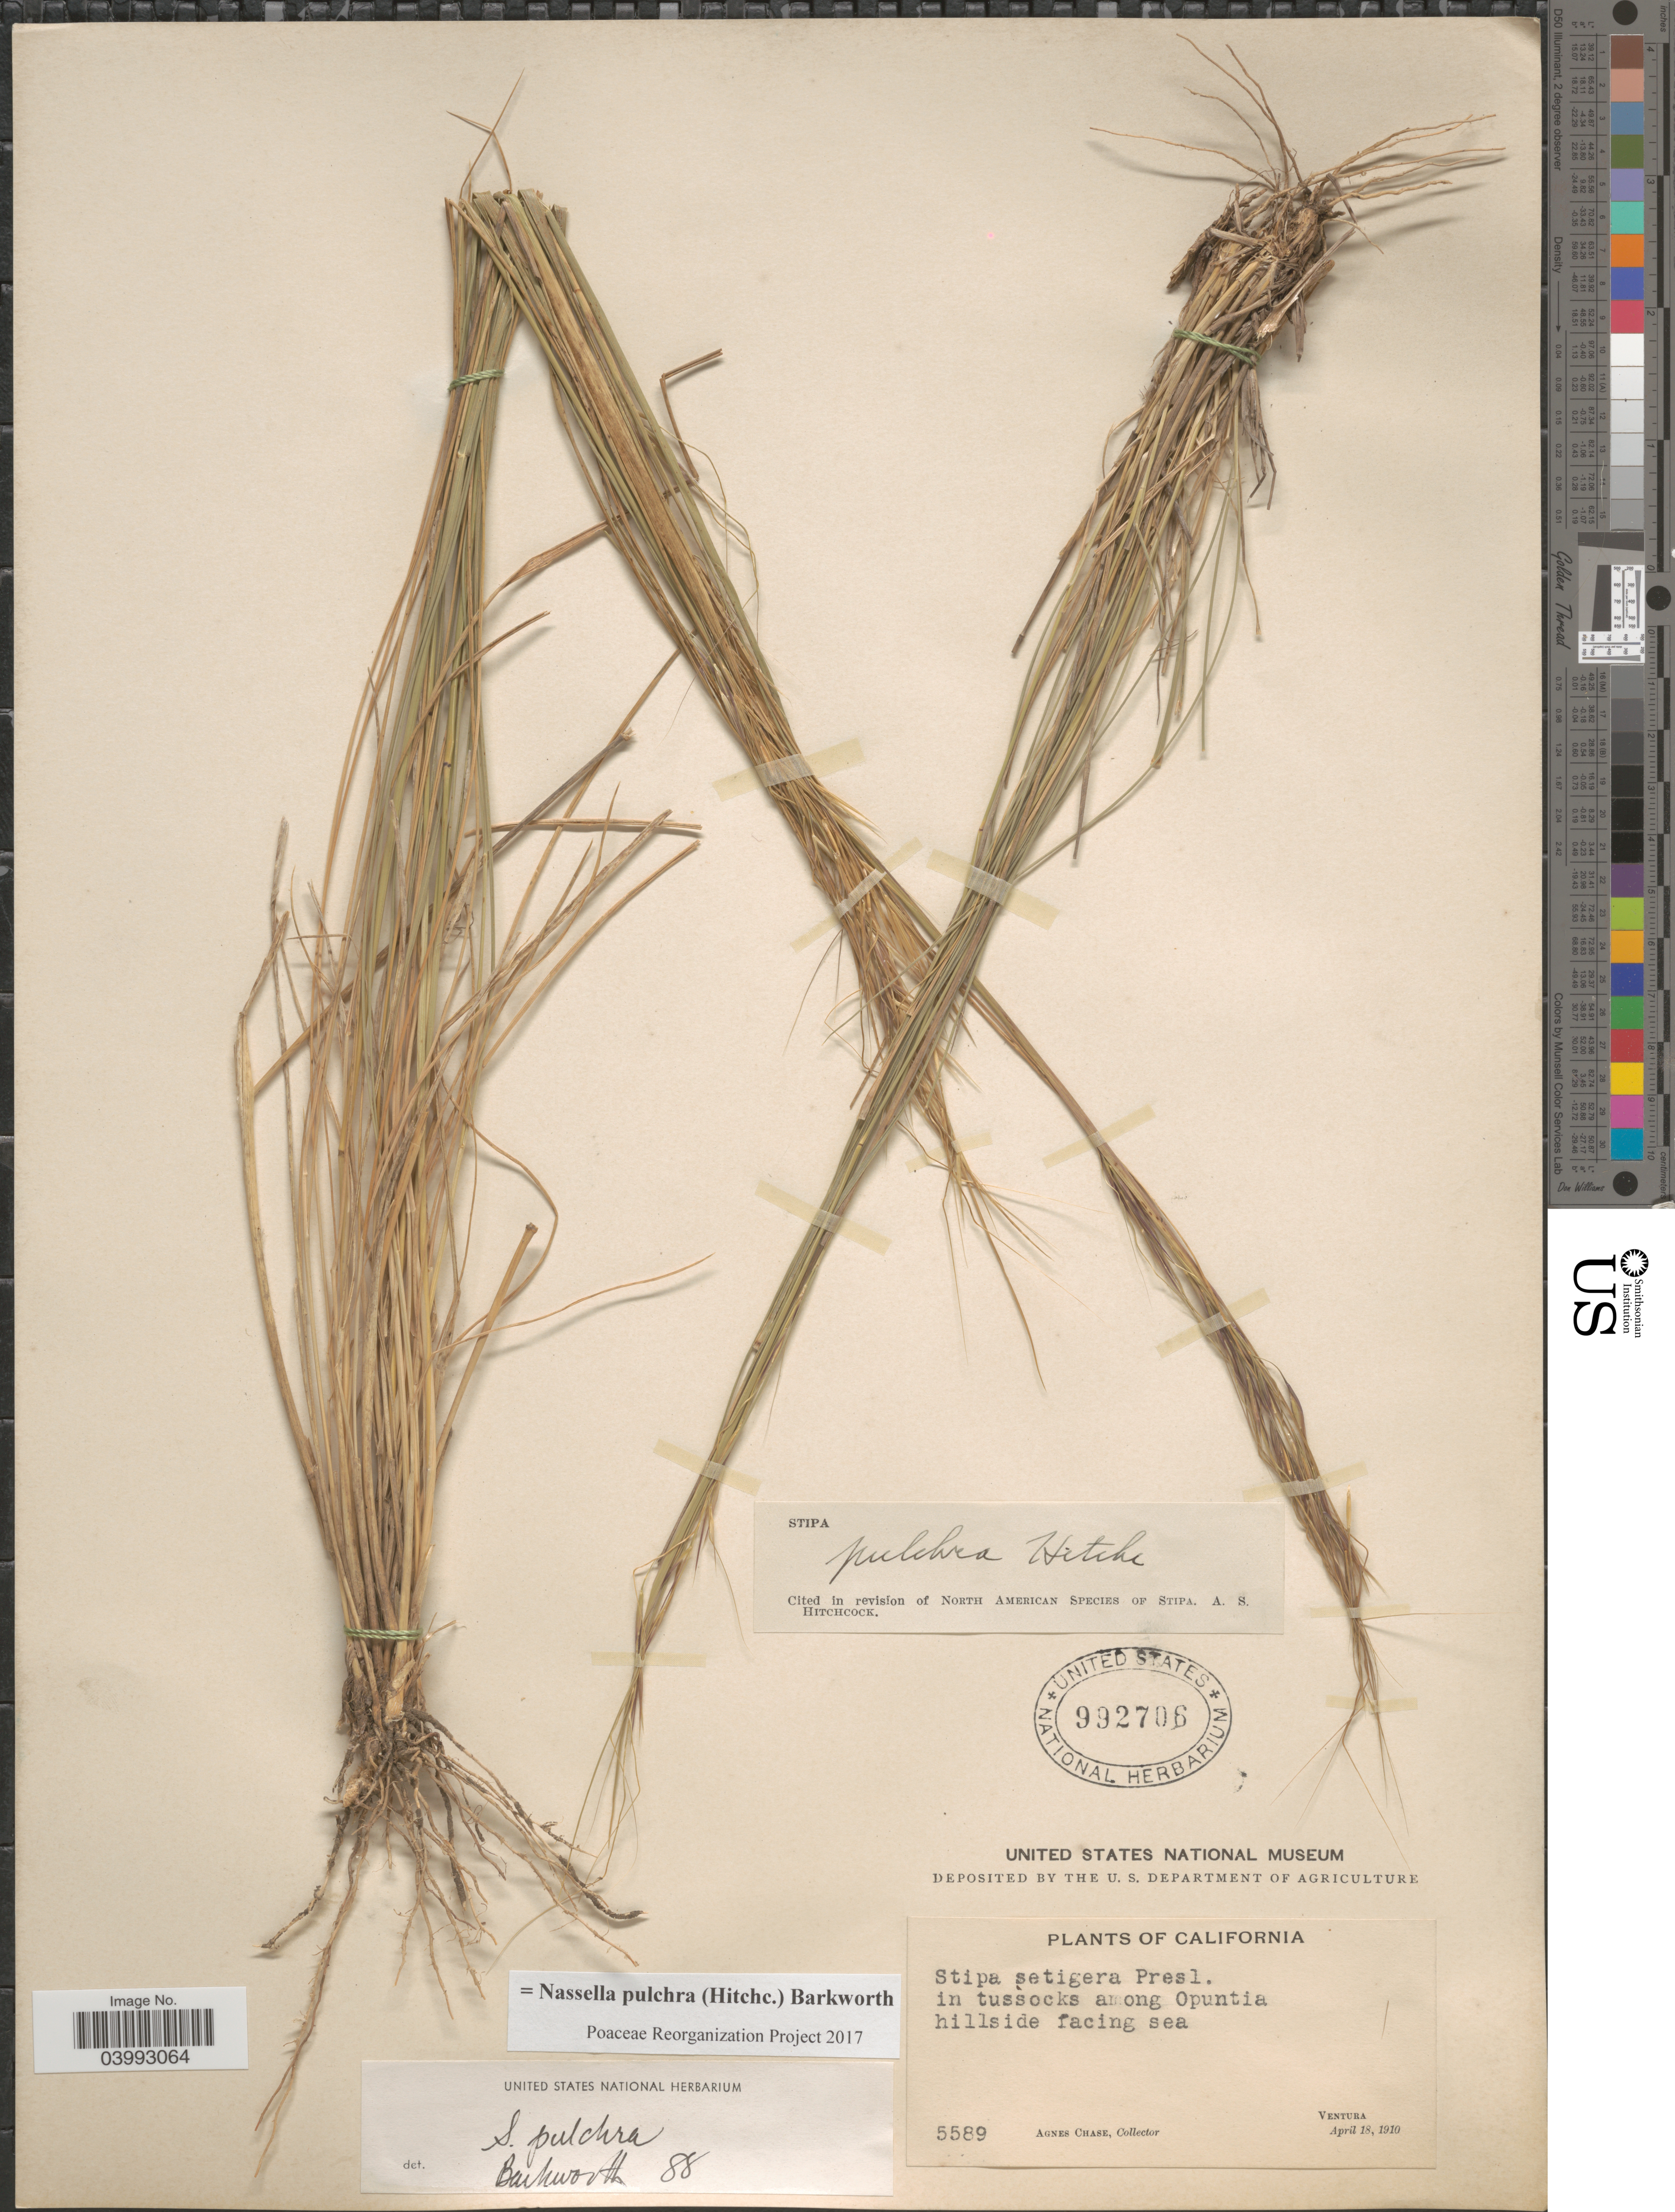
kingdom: Plantae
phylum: Tracheophyta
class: Liliopsida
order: Poales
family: Poaceae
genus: Nassella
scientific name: Nassella pulchra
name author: (Hitchc.) Barkworth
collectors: A. Chase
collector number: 5589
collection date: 1910-04-18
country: United States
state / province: California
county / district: Ventura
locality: Hillside facing sea. Ventura.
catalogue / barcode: US 992706